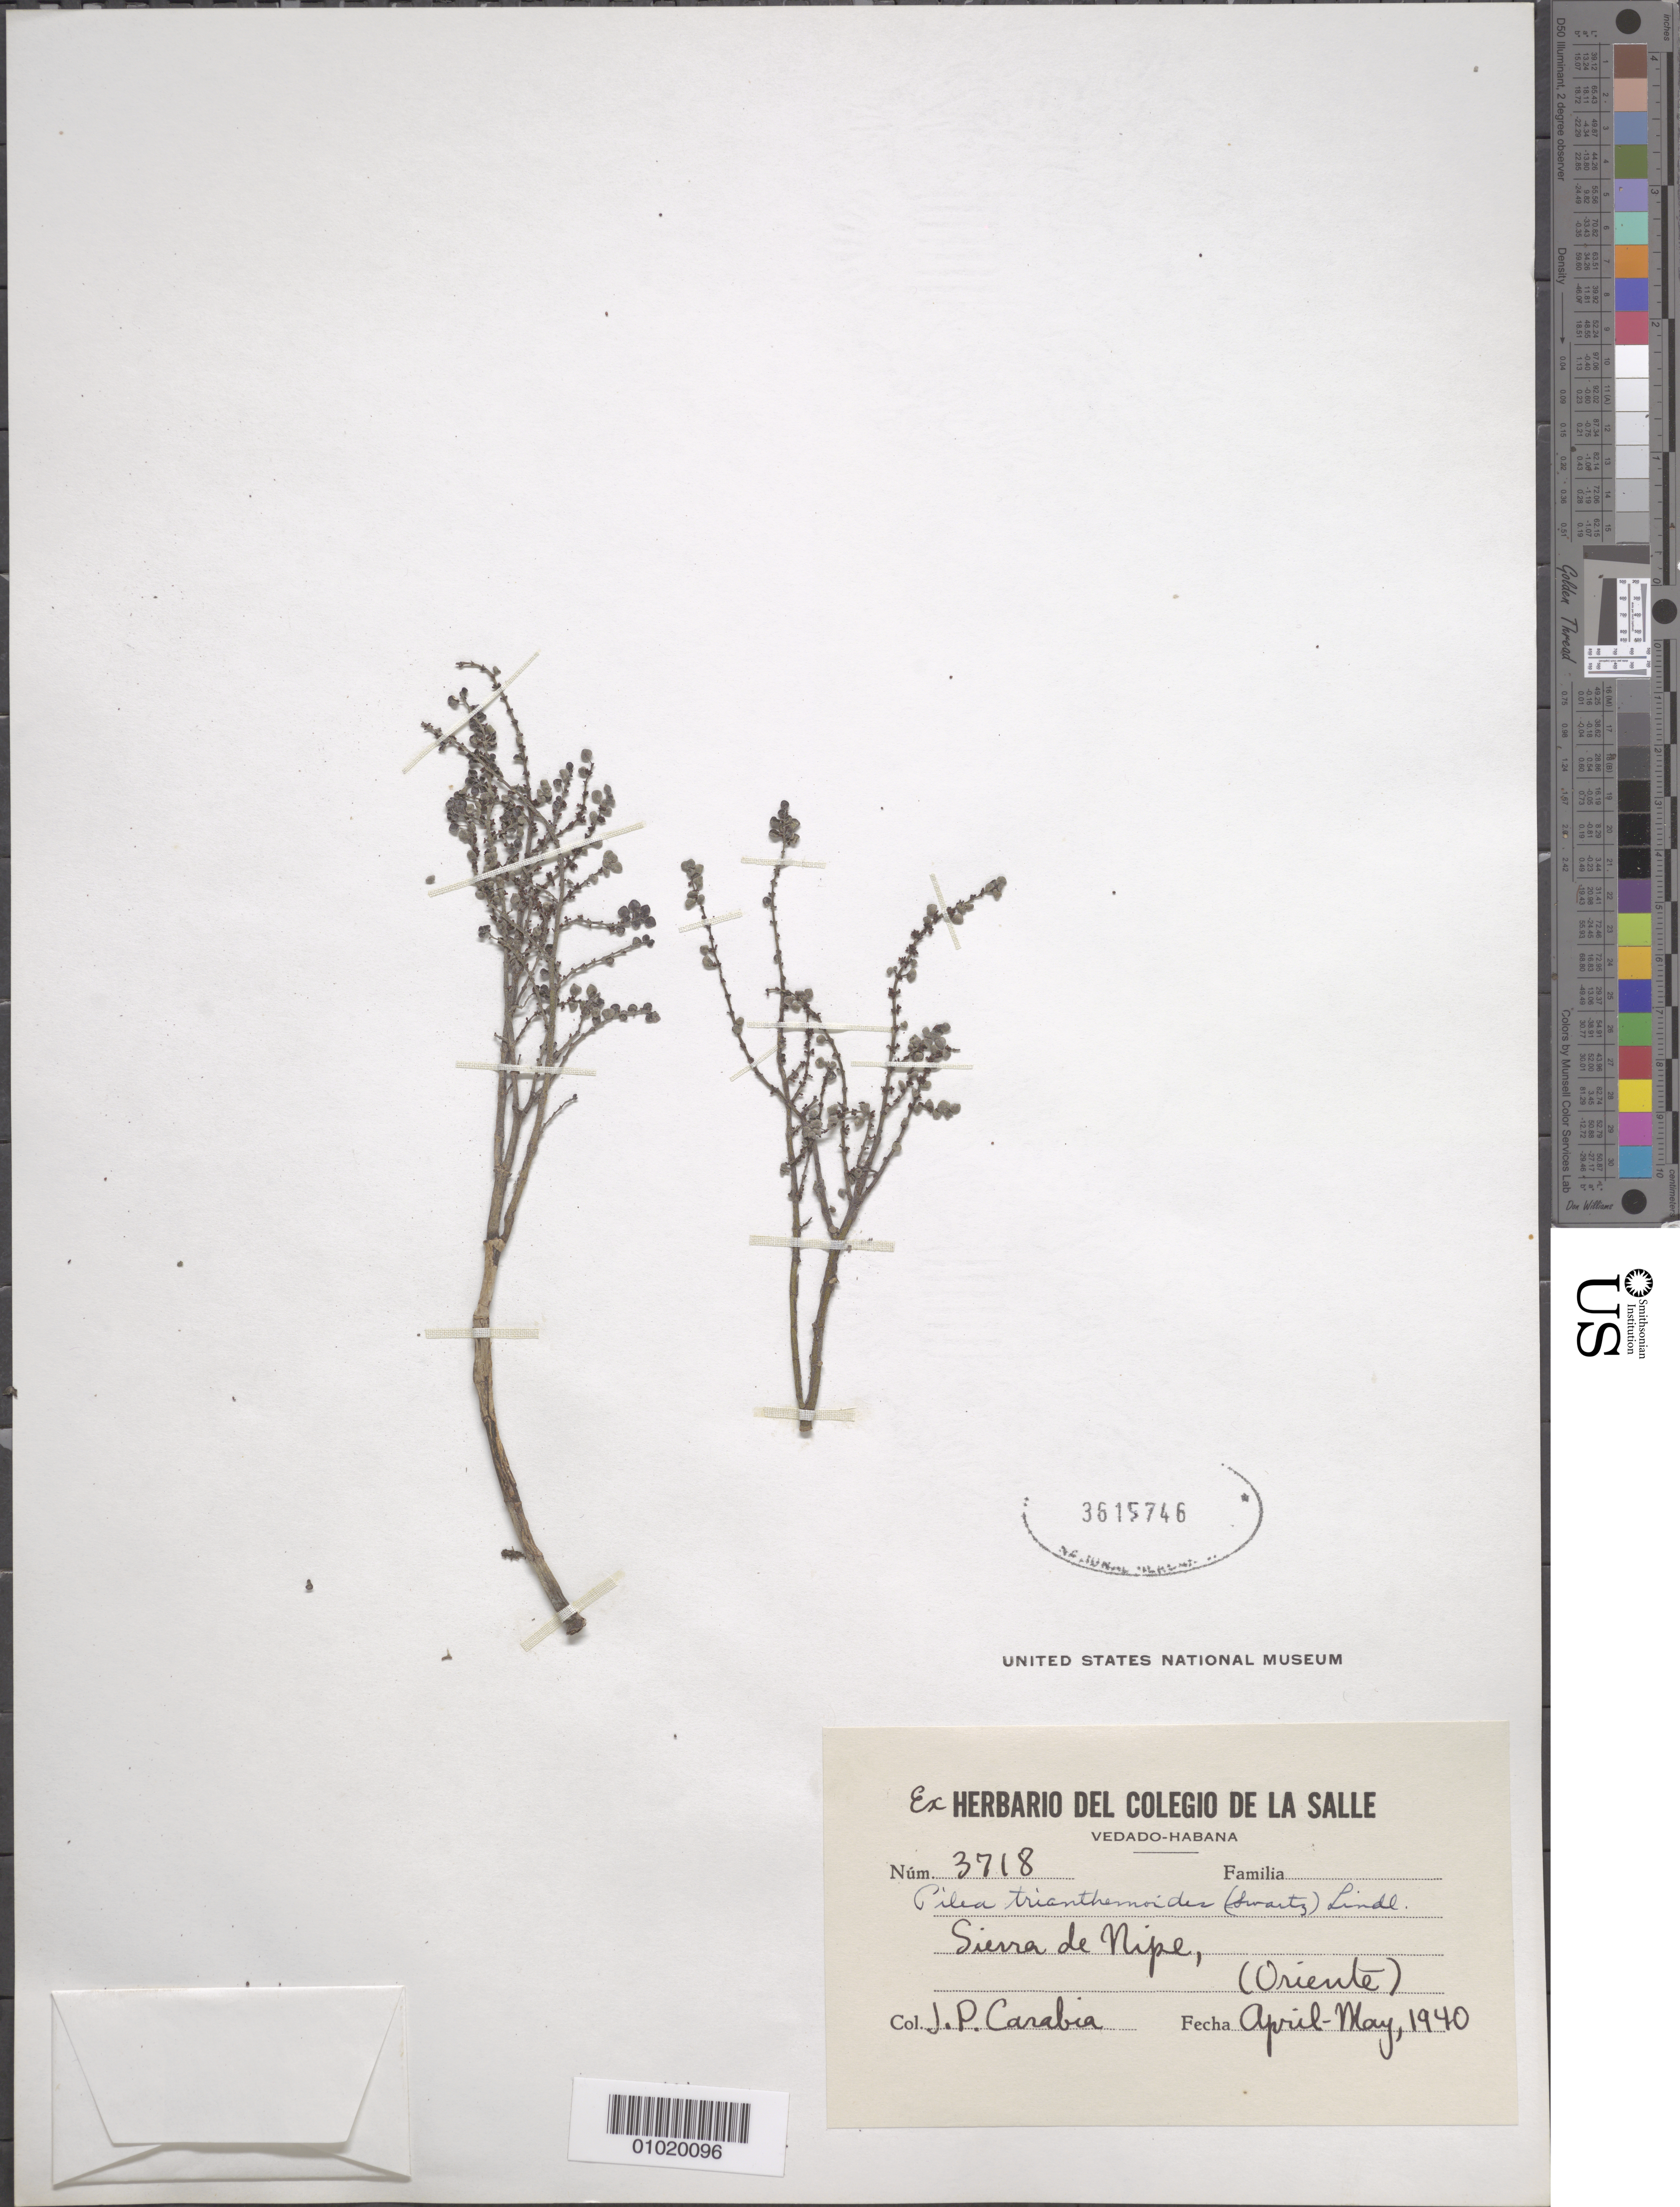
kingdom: Plantae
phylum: Tracheophyta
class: Magnoliopsida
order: Rosales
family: Urticaceae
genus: Pilea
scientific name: Pilea trianthemoides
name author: (Sw.) Lindl.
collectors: J. Carabia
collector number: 3718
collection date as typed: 01 Apr 1940 to 31 May 1940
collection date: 1940-04-01/1940-05-31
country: Cuba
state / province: Holguín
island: Cuba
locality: Sierra de Nipe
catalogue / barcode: US 3615746